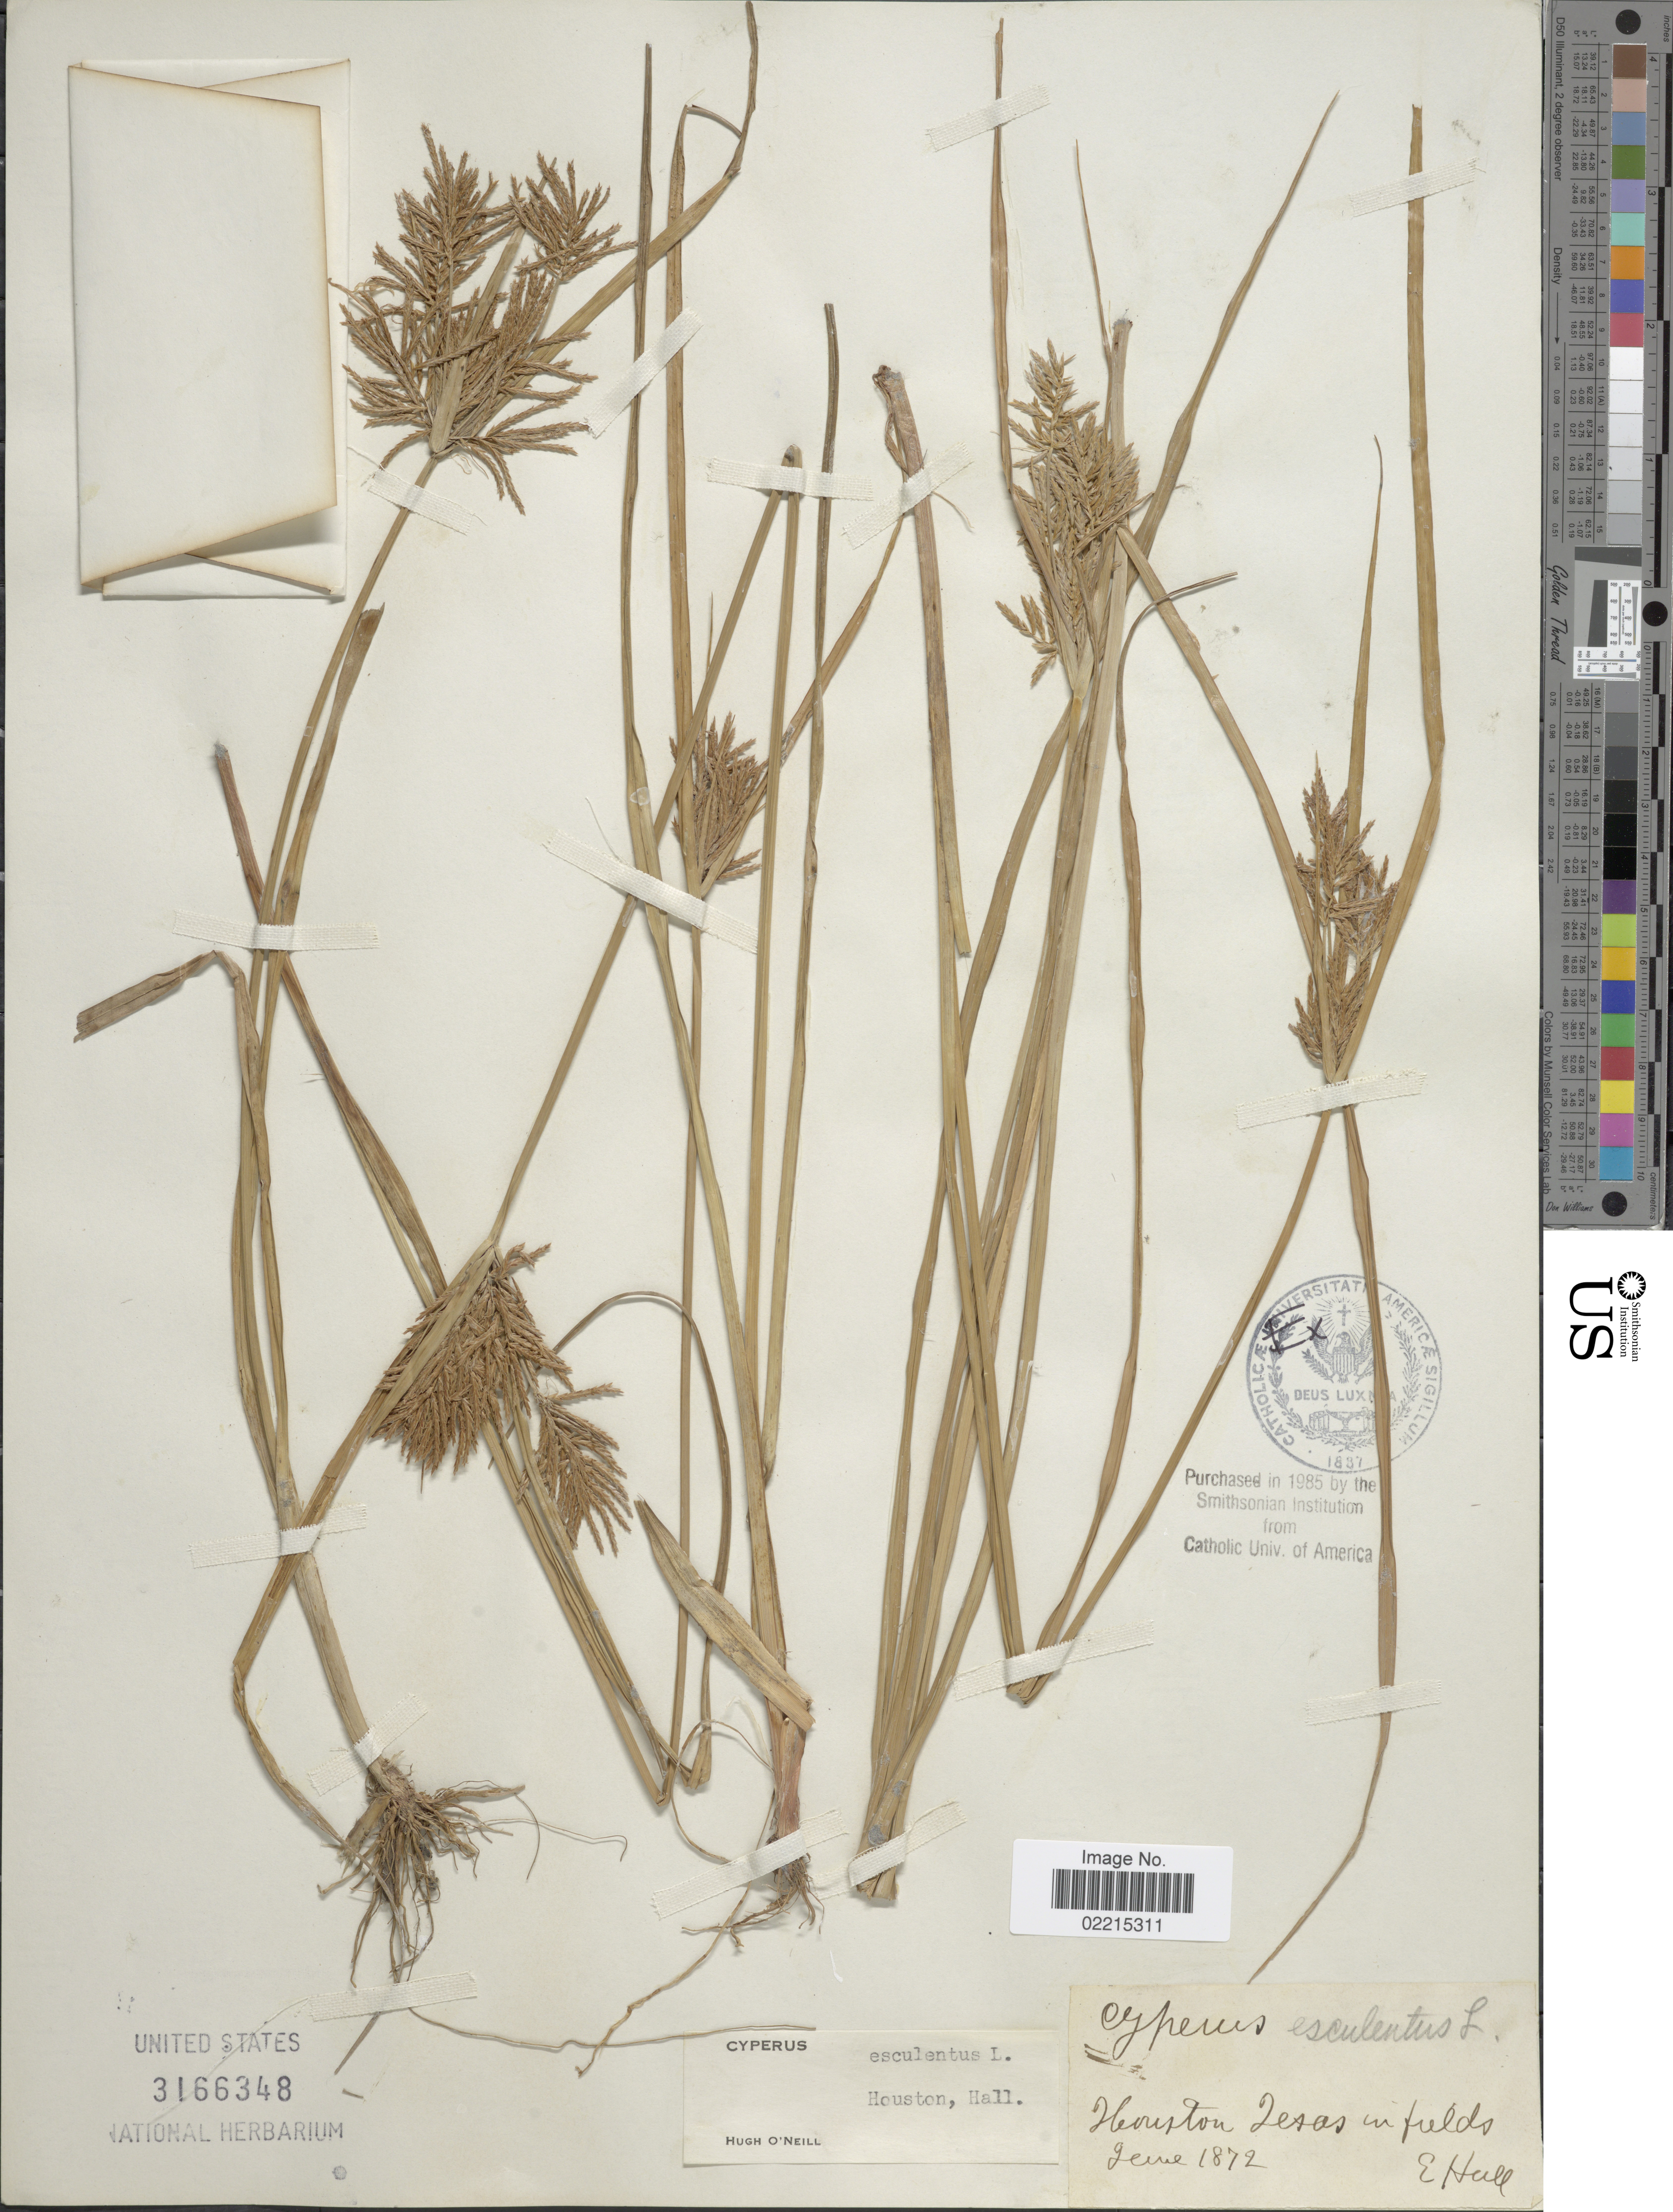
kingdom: Plantae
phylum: Tracheophyta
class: Liliopsida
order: Poales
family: Cyperaceae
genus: Cyperus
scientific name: Cyperus esculentus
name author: L.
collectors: E. Hall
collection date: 1872-06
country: United States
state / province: Texas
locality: Houston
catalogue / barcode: US 3166348